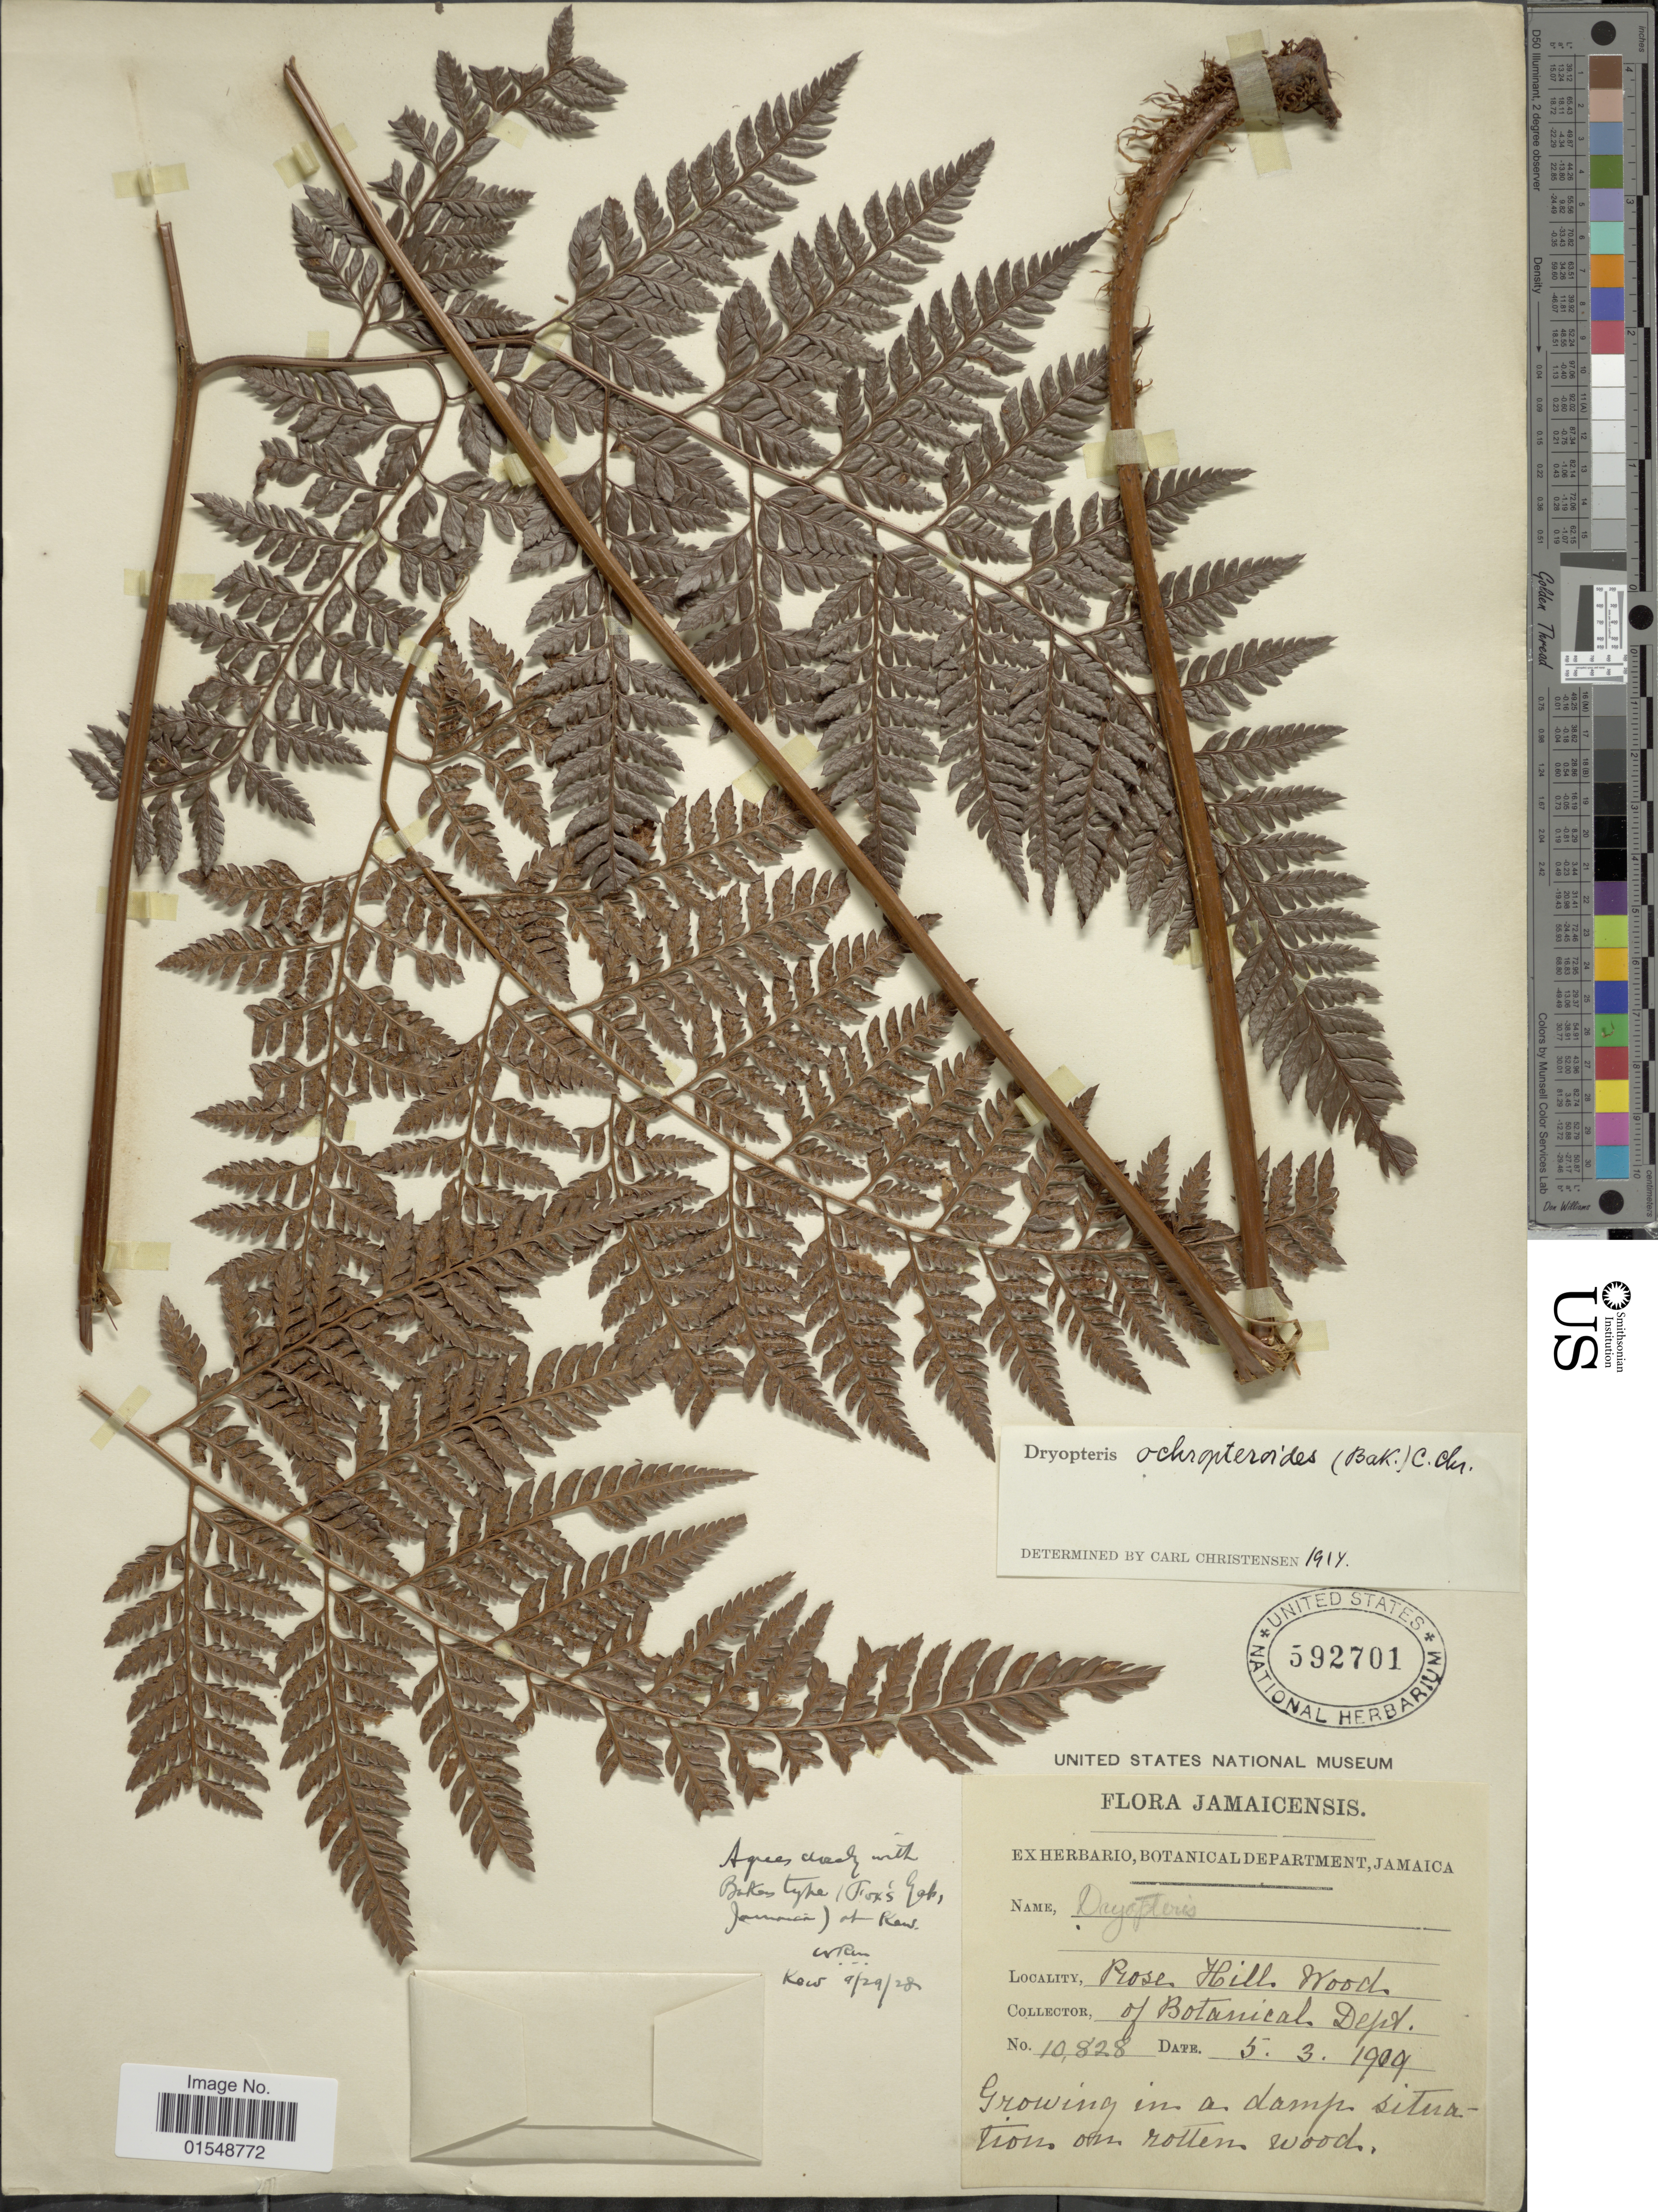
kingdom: Plantae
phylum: Tracheophyta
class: Polypodiopsida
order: Polypodiales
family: Dryopteridaceae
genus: Arachniodes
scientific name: Arachniodes ochropteroides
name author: (Baker) C. Chr.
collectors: Botanical Department Jamaica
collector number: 10828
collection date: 1909-03-05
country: Jamaica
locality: Rose Hill Wood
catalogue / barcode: US 592701